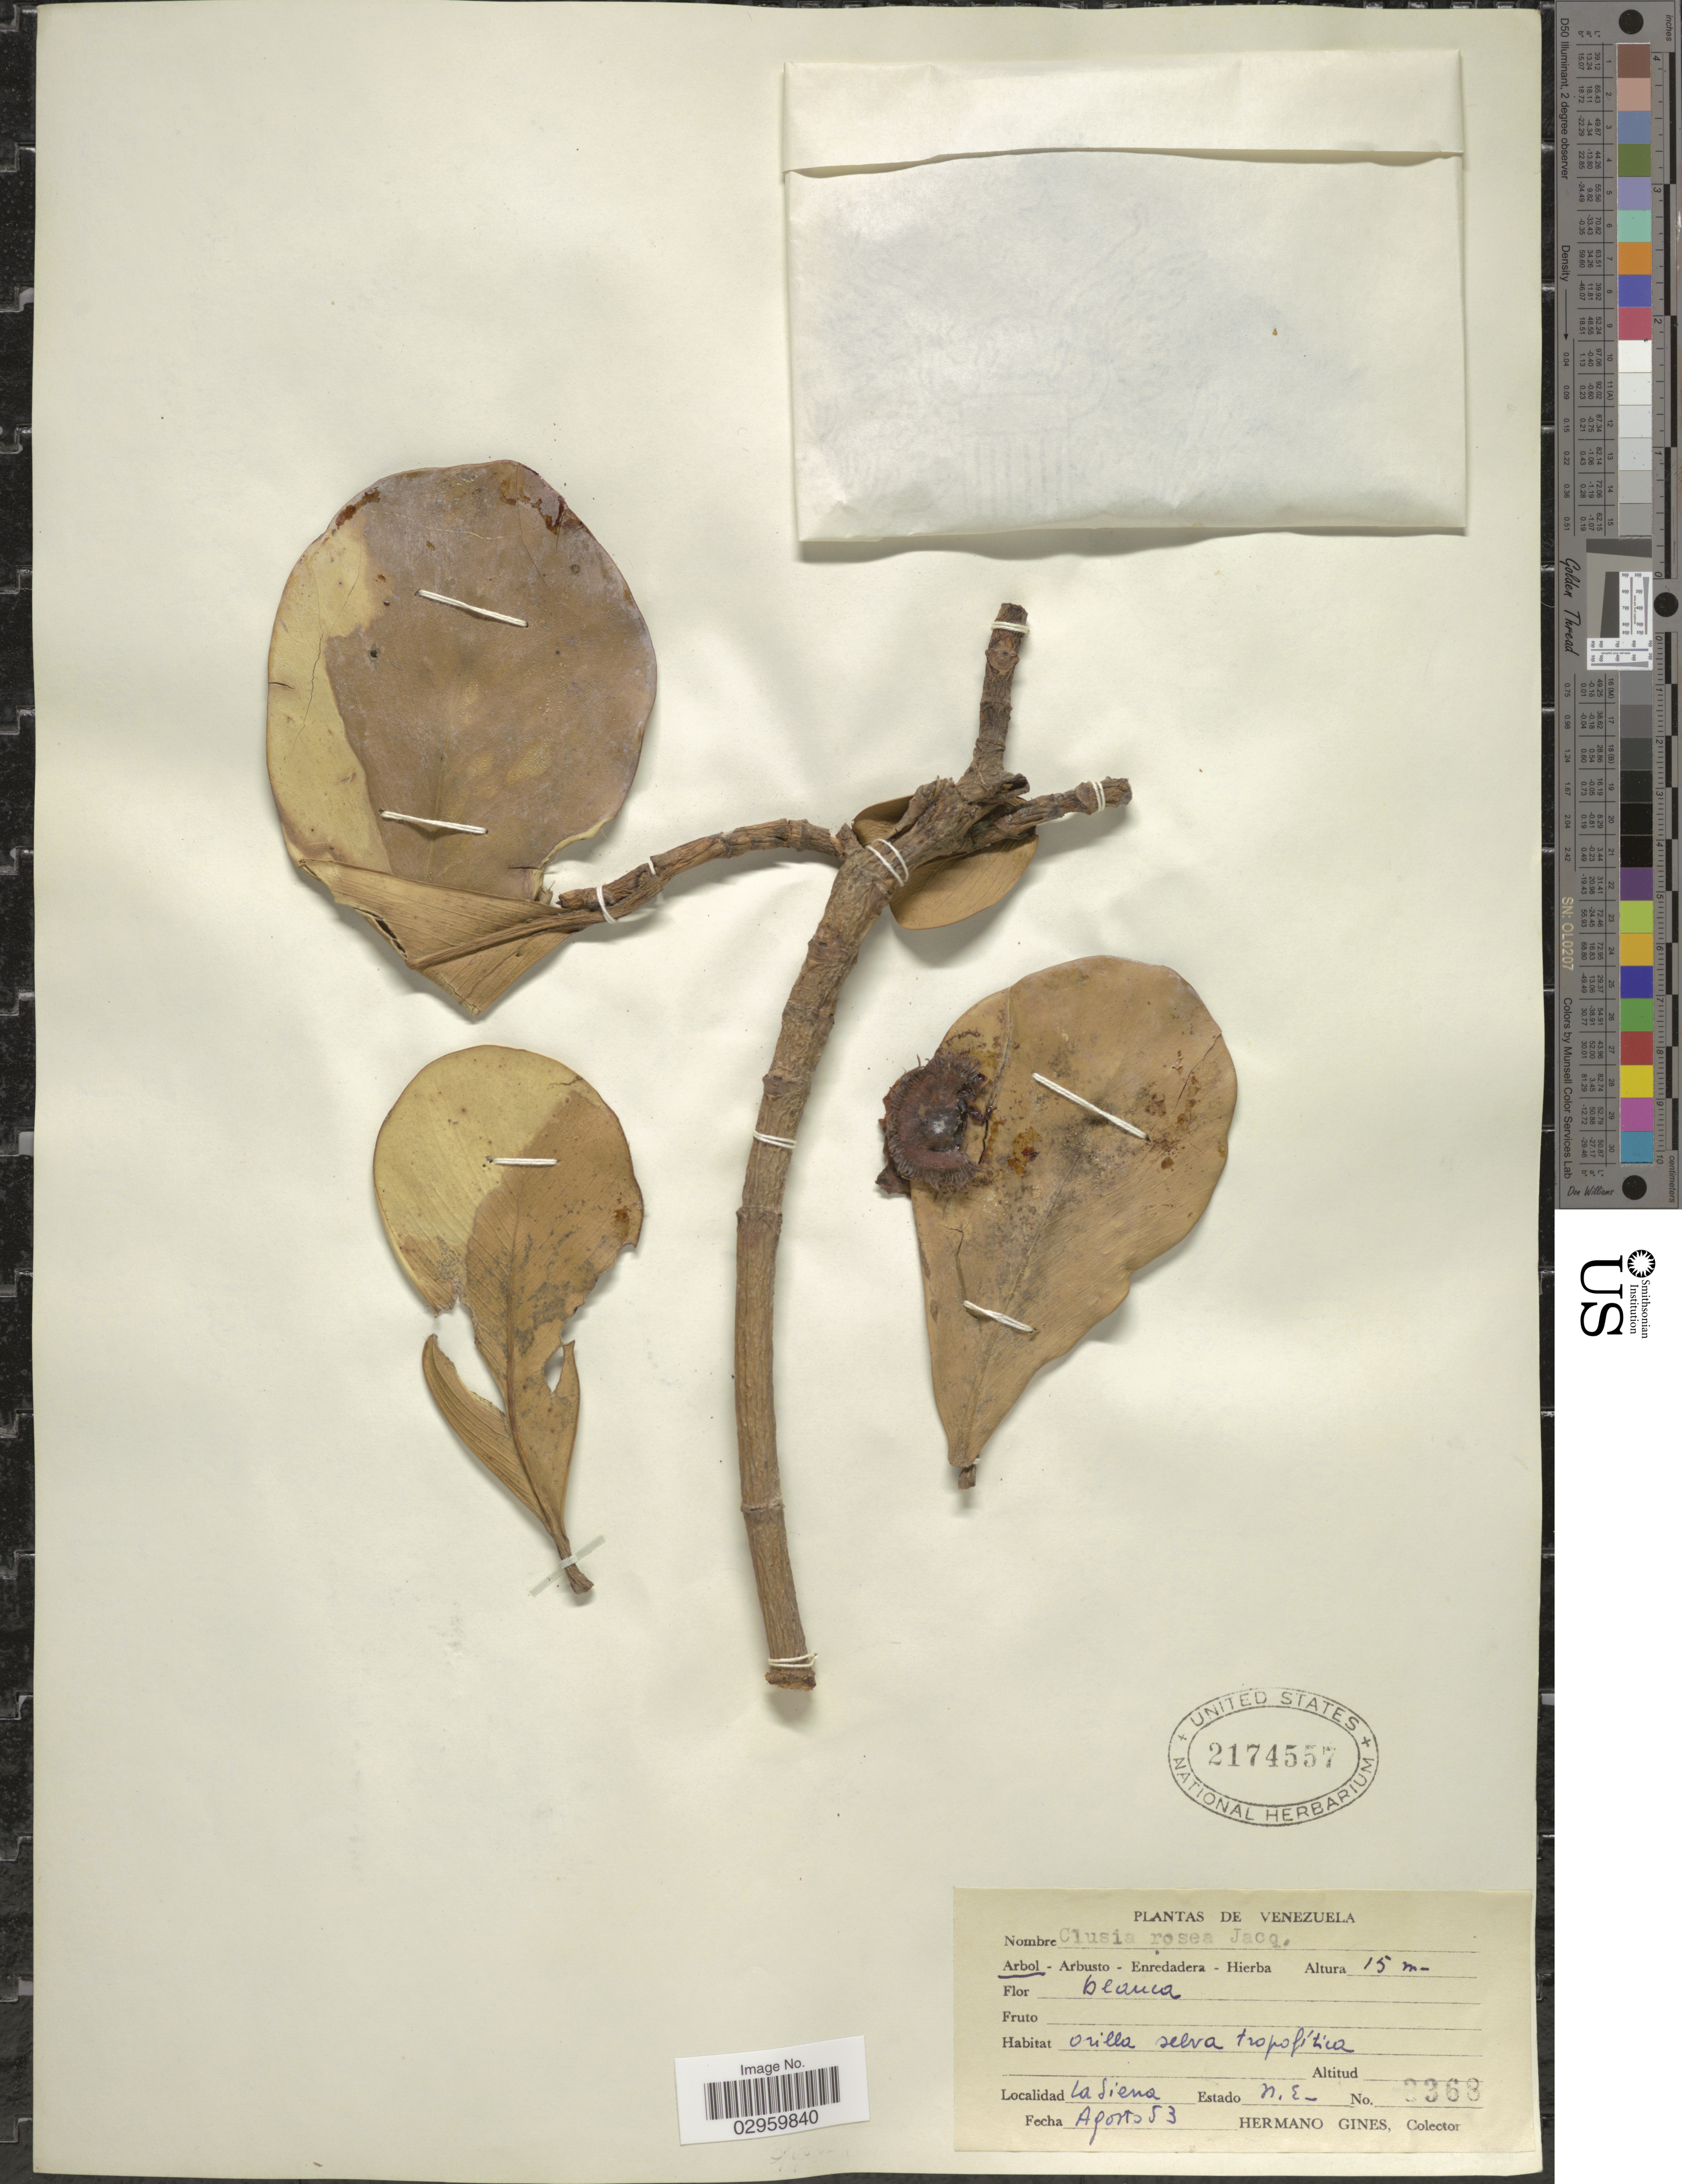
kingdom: Plantae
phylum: Tracheophyta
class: Magnoliopsida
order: Malpighiales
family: Clusiaceae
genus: Clusia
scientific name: Clusia sp.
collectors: Bro. Gines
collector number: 3368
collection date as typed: Transcribed d/m/y: /8/53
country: Venezuela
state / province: Nueva Esparta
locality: La Siena, Estado N.E.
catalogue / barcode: US 2174557